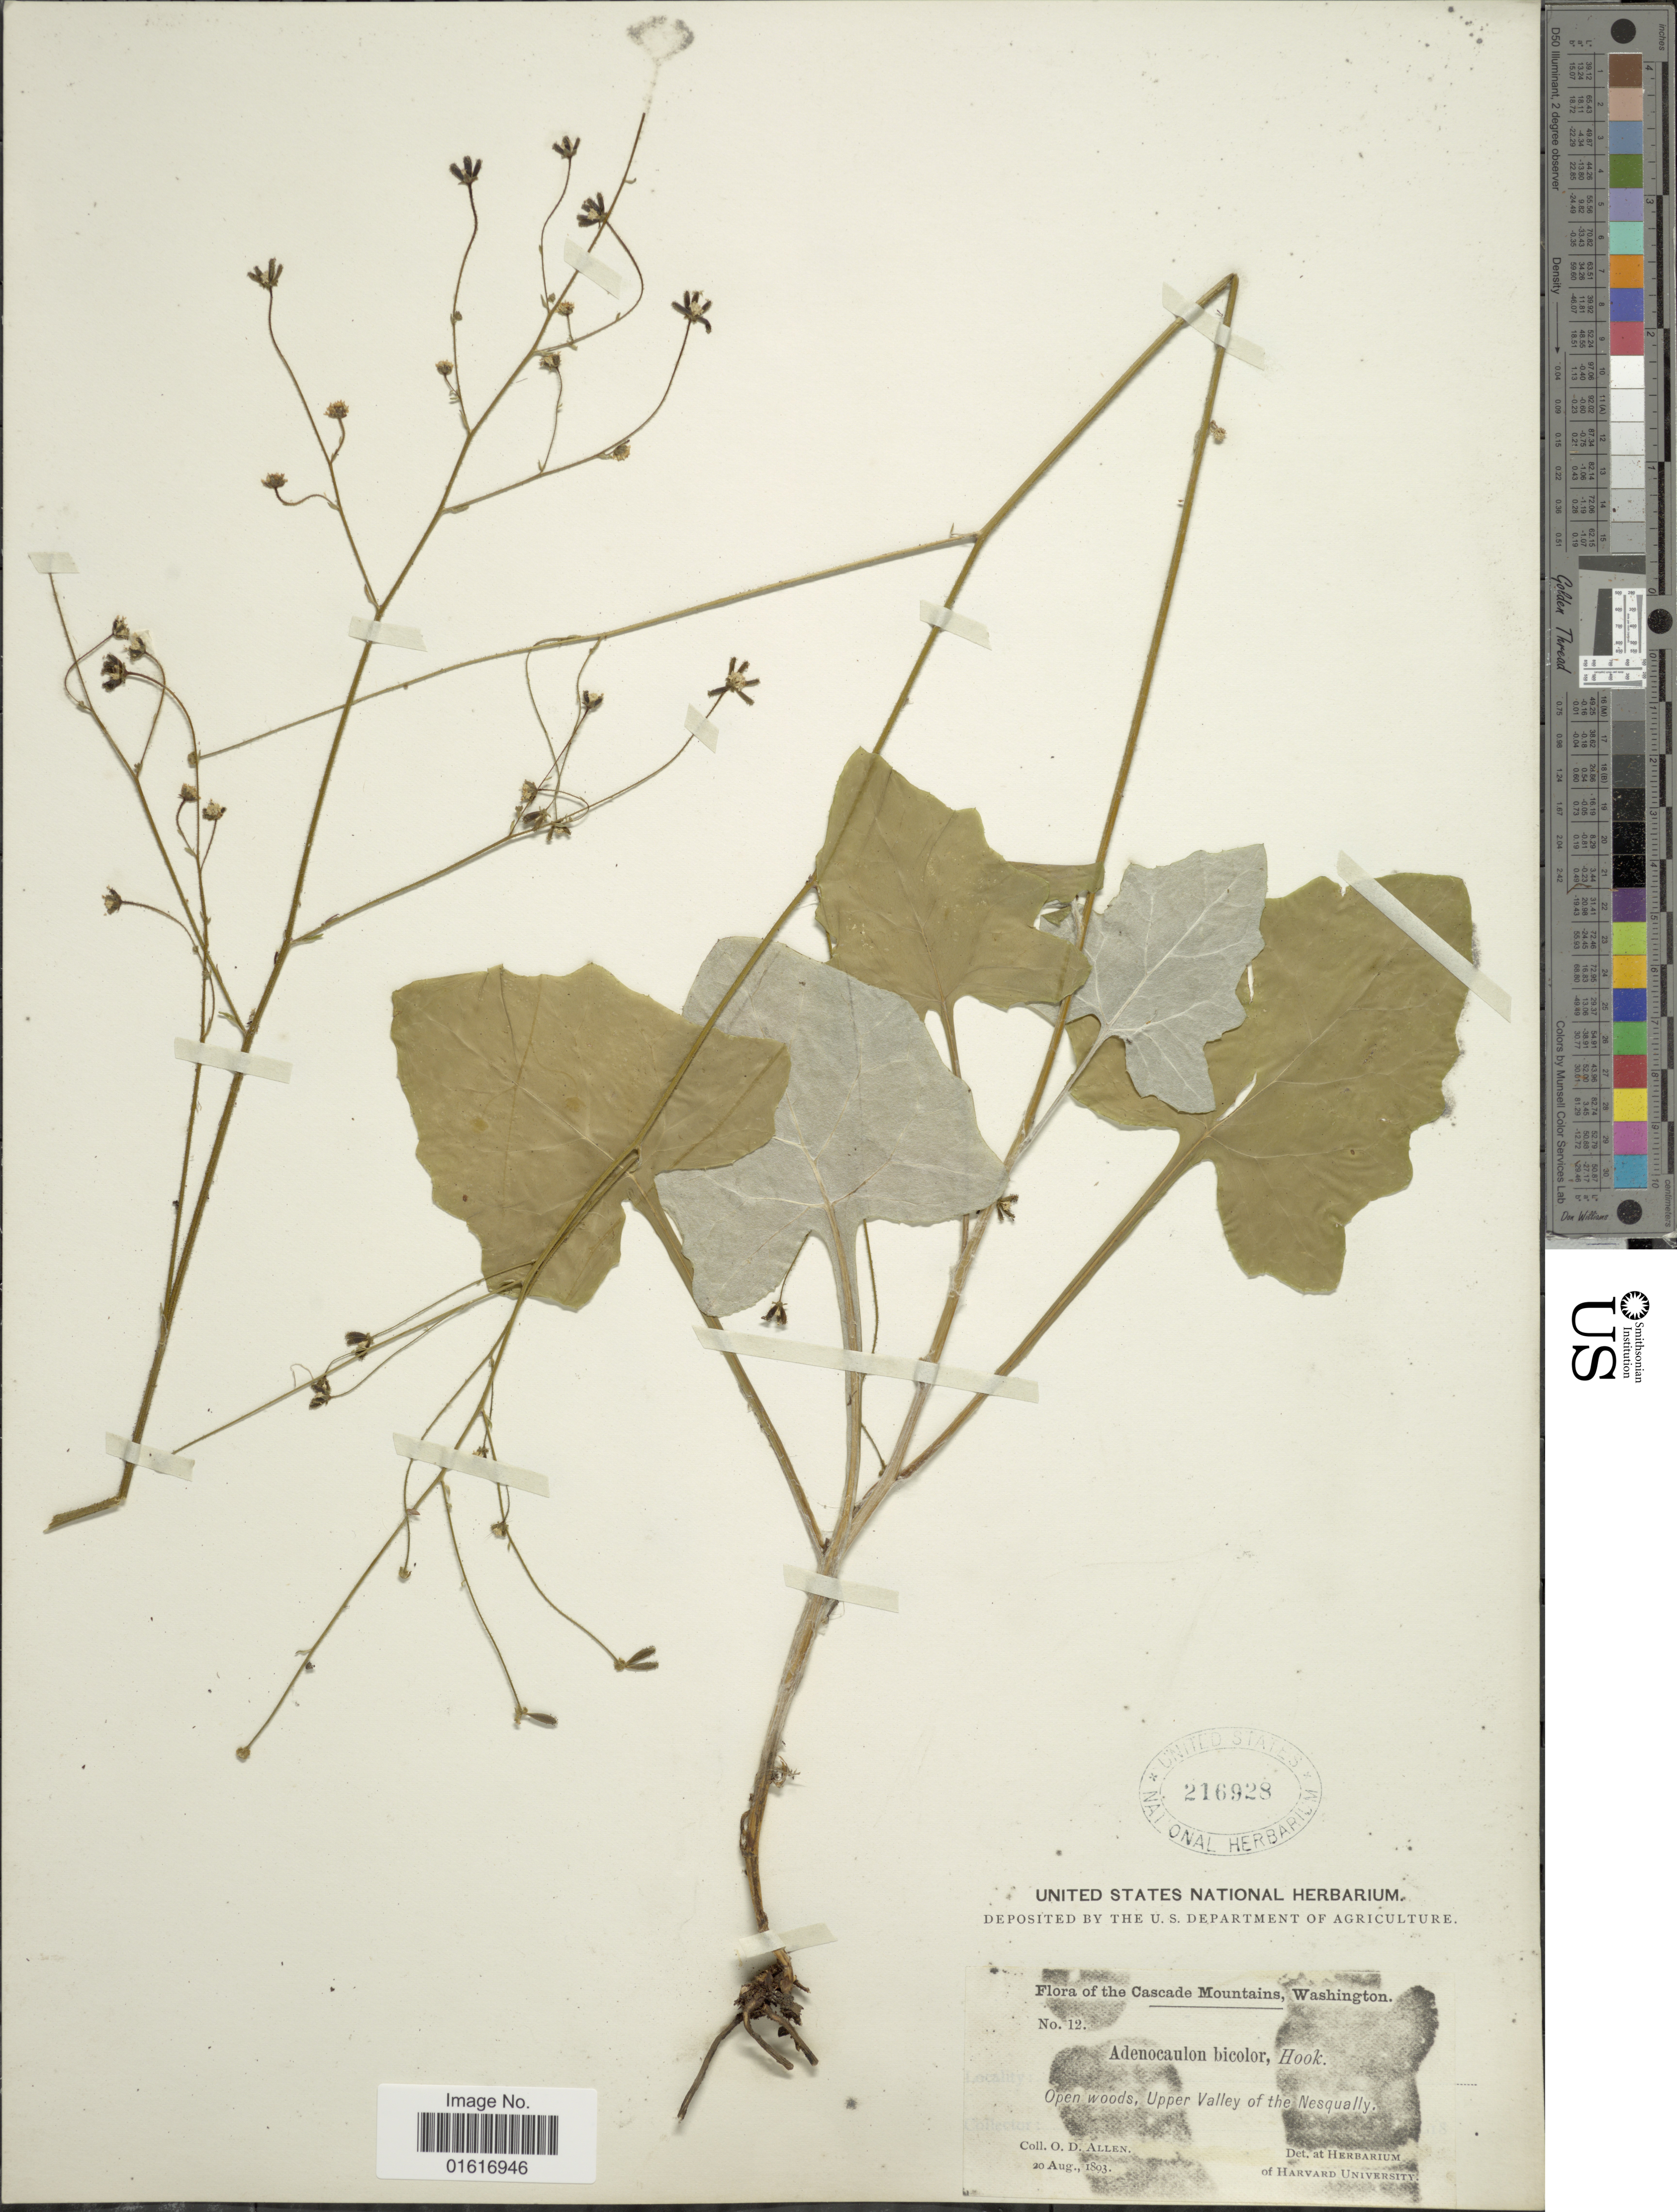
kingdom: Plantae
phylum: Tracheophyta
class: Magnoliopsida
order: Asterales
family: Asteraceae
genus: Adenocaulon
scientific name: Adenocaulon bicolor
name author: Hook.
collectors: O. D. Allen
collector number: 12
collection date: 1893-08-20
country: United States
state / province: Washington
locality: Cascade Mountains, Open woods, Upper Valley of the Nesqually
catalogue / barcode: US 216928